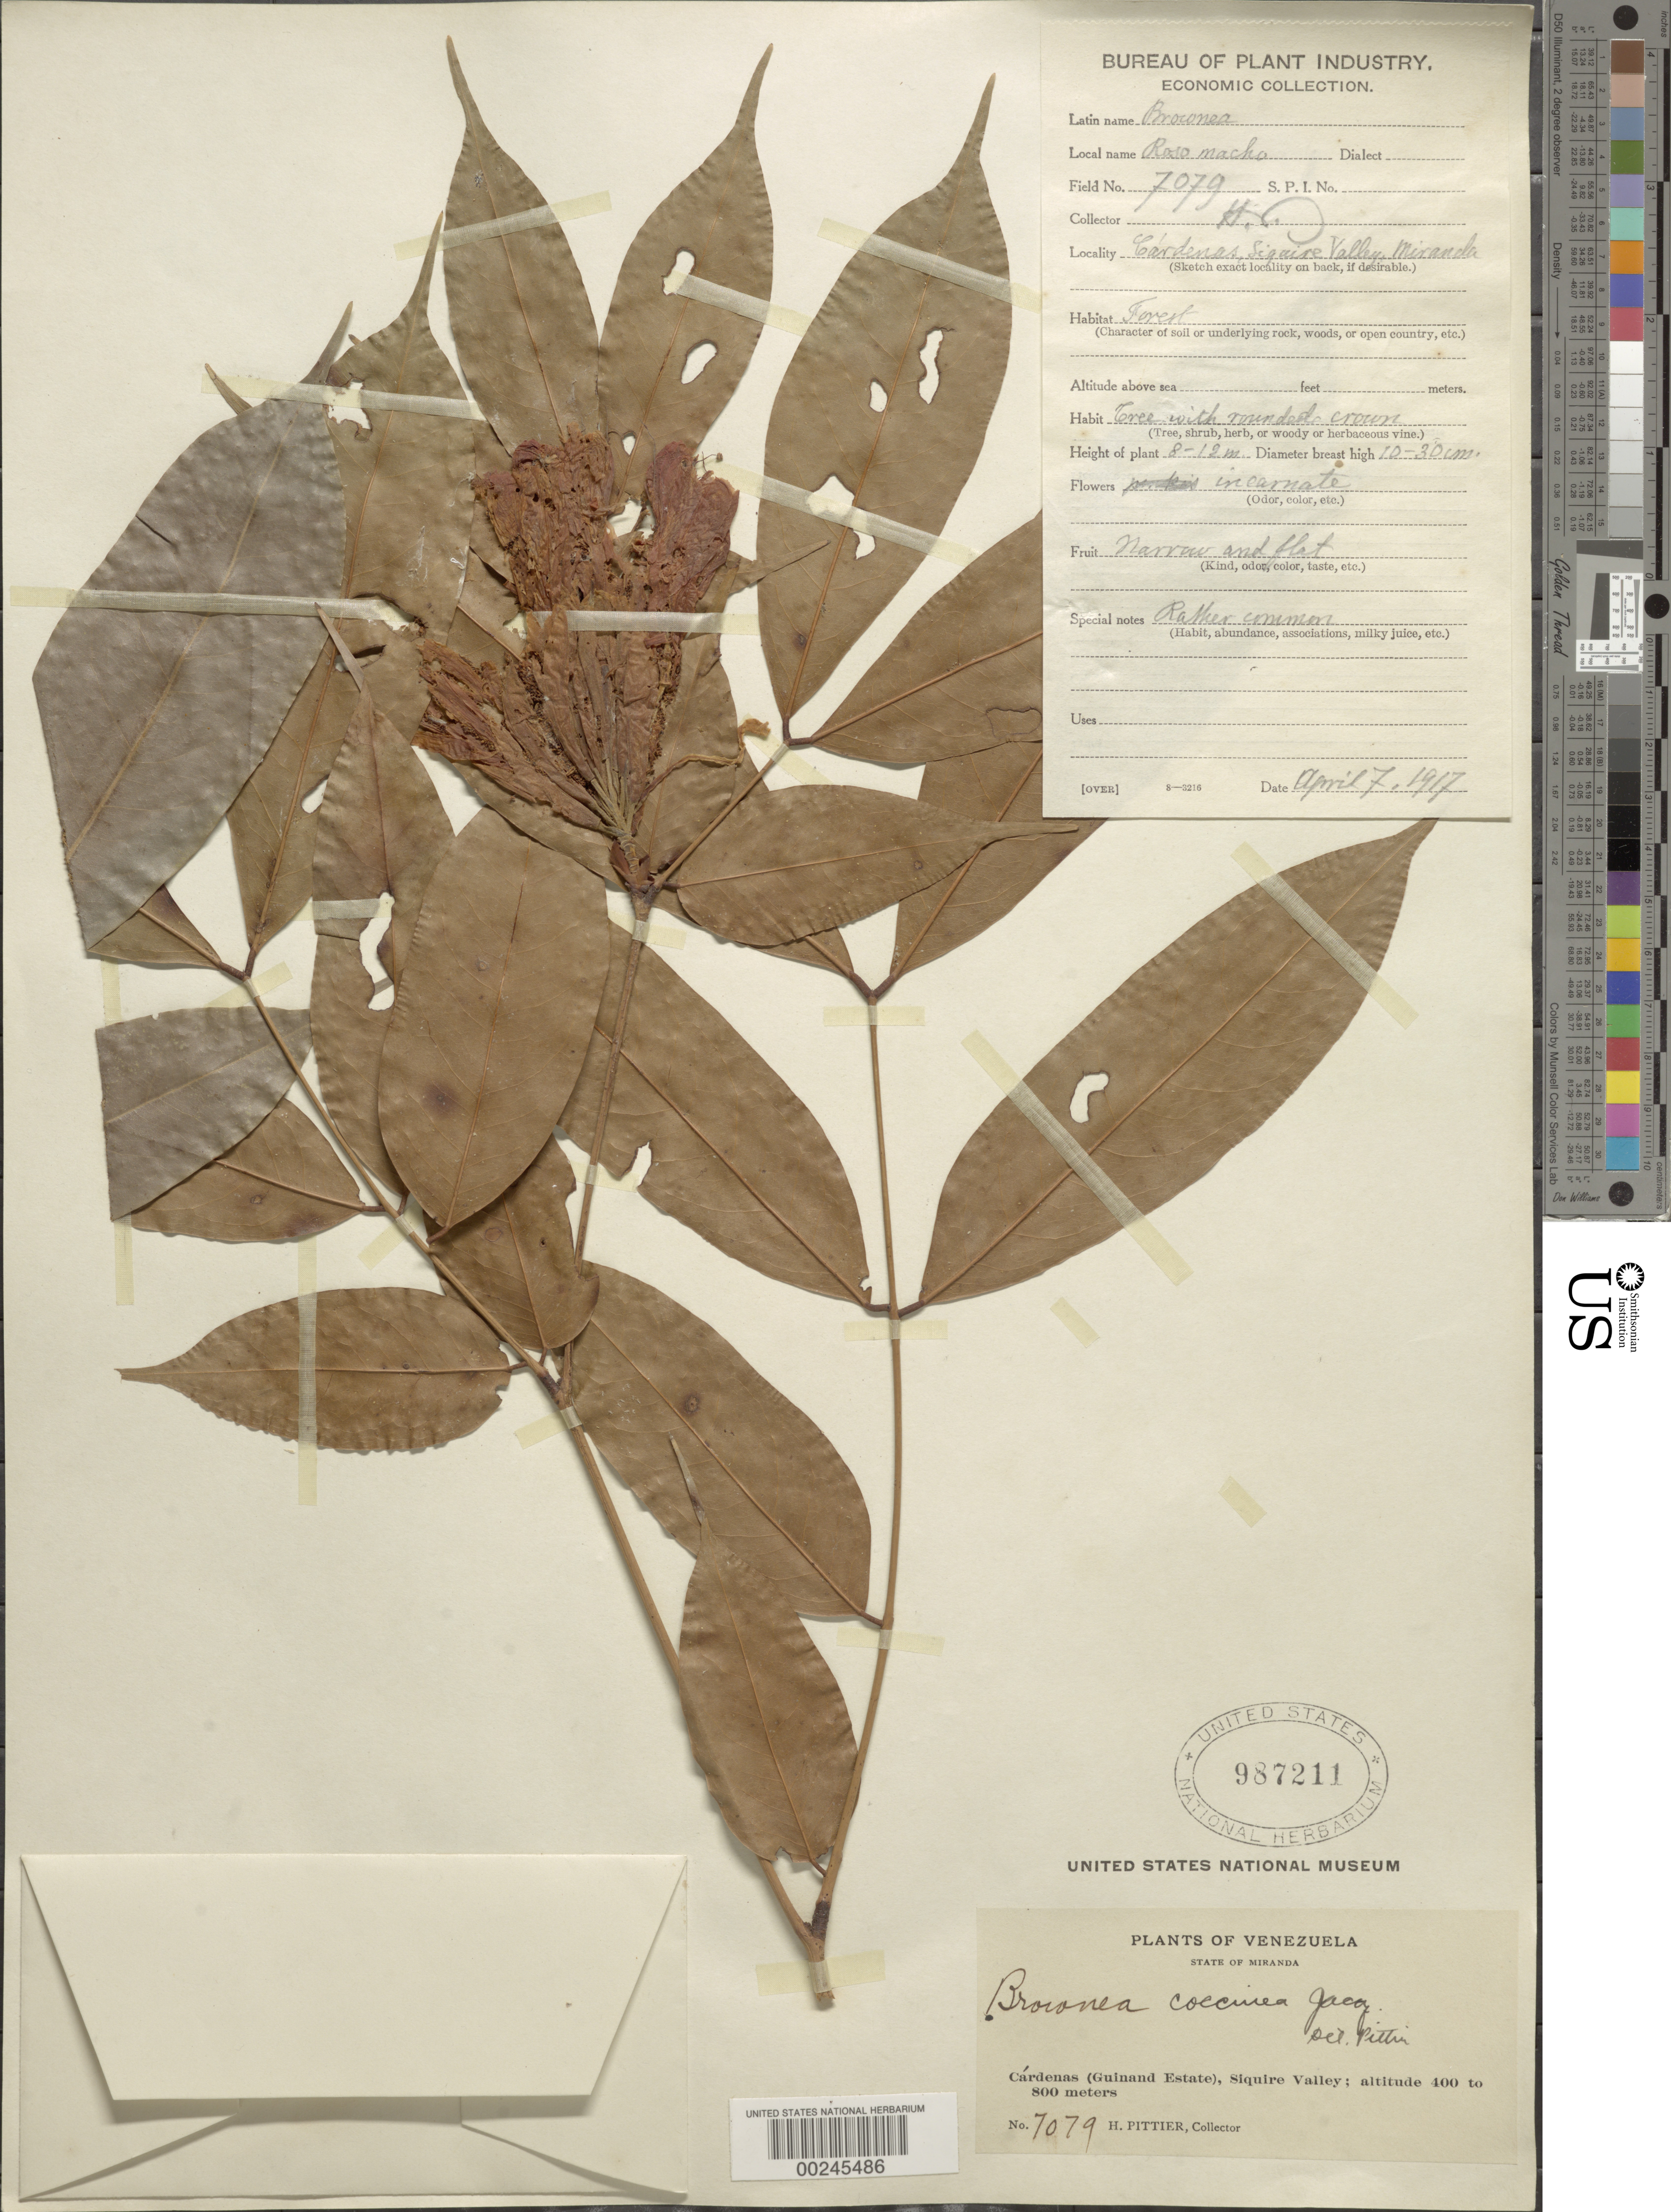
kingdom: Plantae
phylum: Tracheophyta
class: Magnoliopsida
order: Fabales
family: Fabaceae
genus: Brownea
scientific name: Brownea coccinea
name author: Jacq.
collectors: H. F. Pittier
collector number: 7079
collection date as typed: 07 Apr 1917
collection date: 1917-04-07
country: Venezuela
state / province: Miranda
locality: Cardenas (guinand estate) siquire valley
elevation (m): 400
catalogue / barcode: US 987211